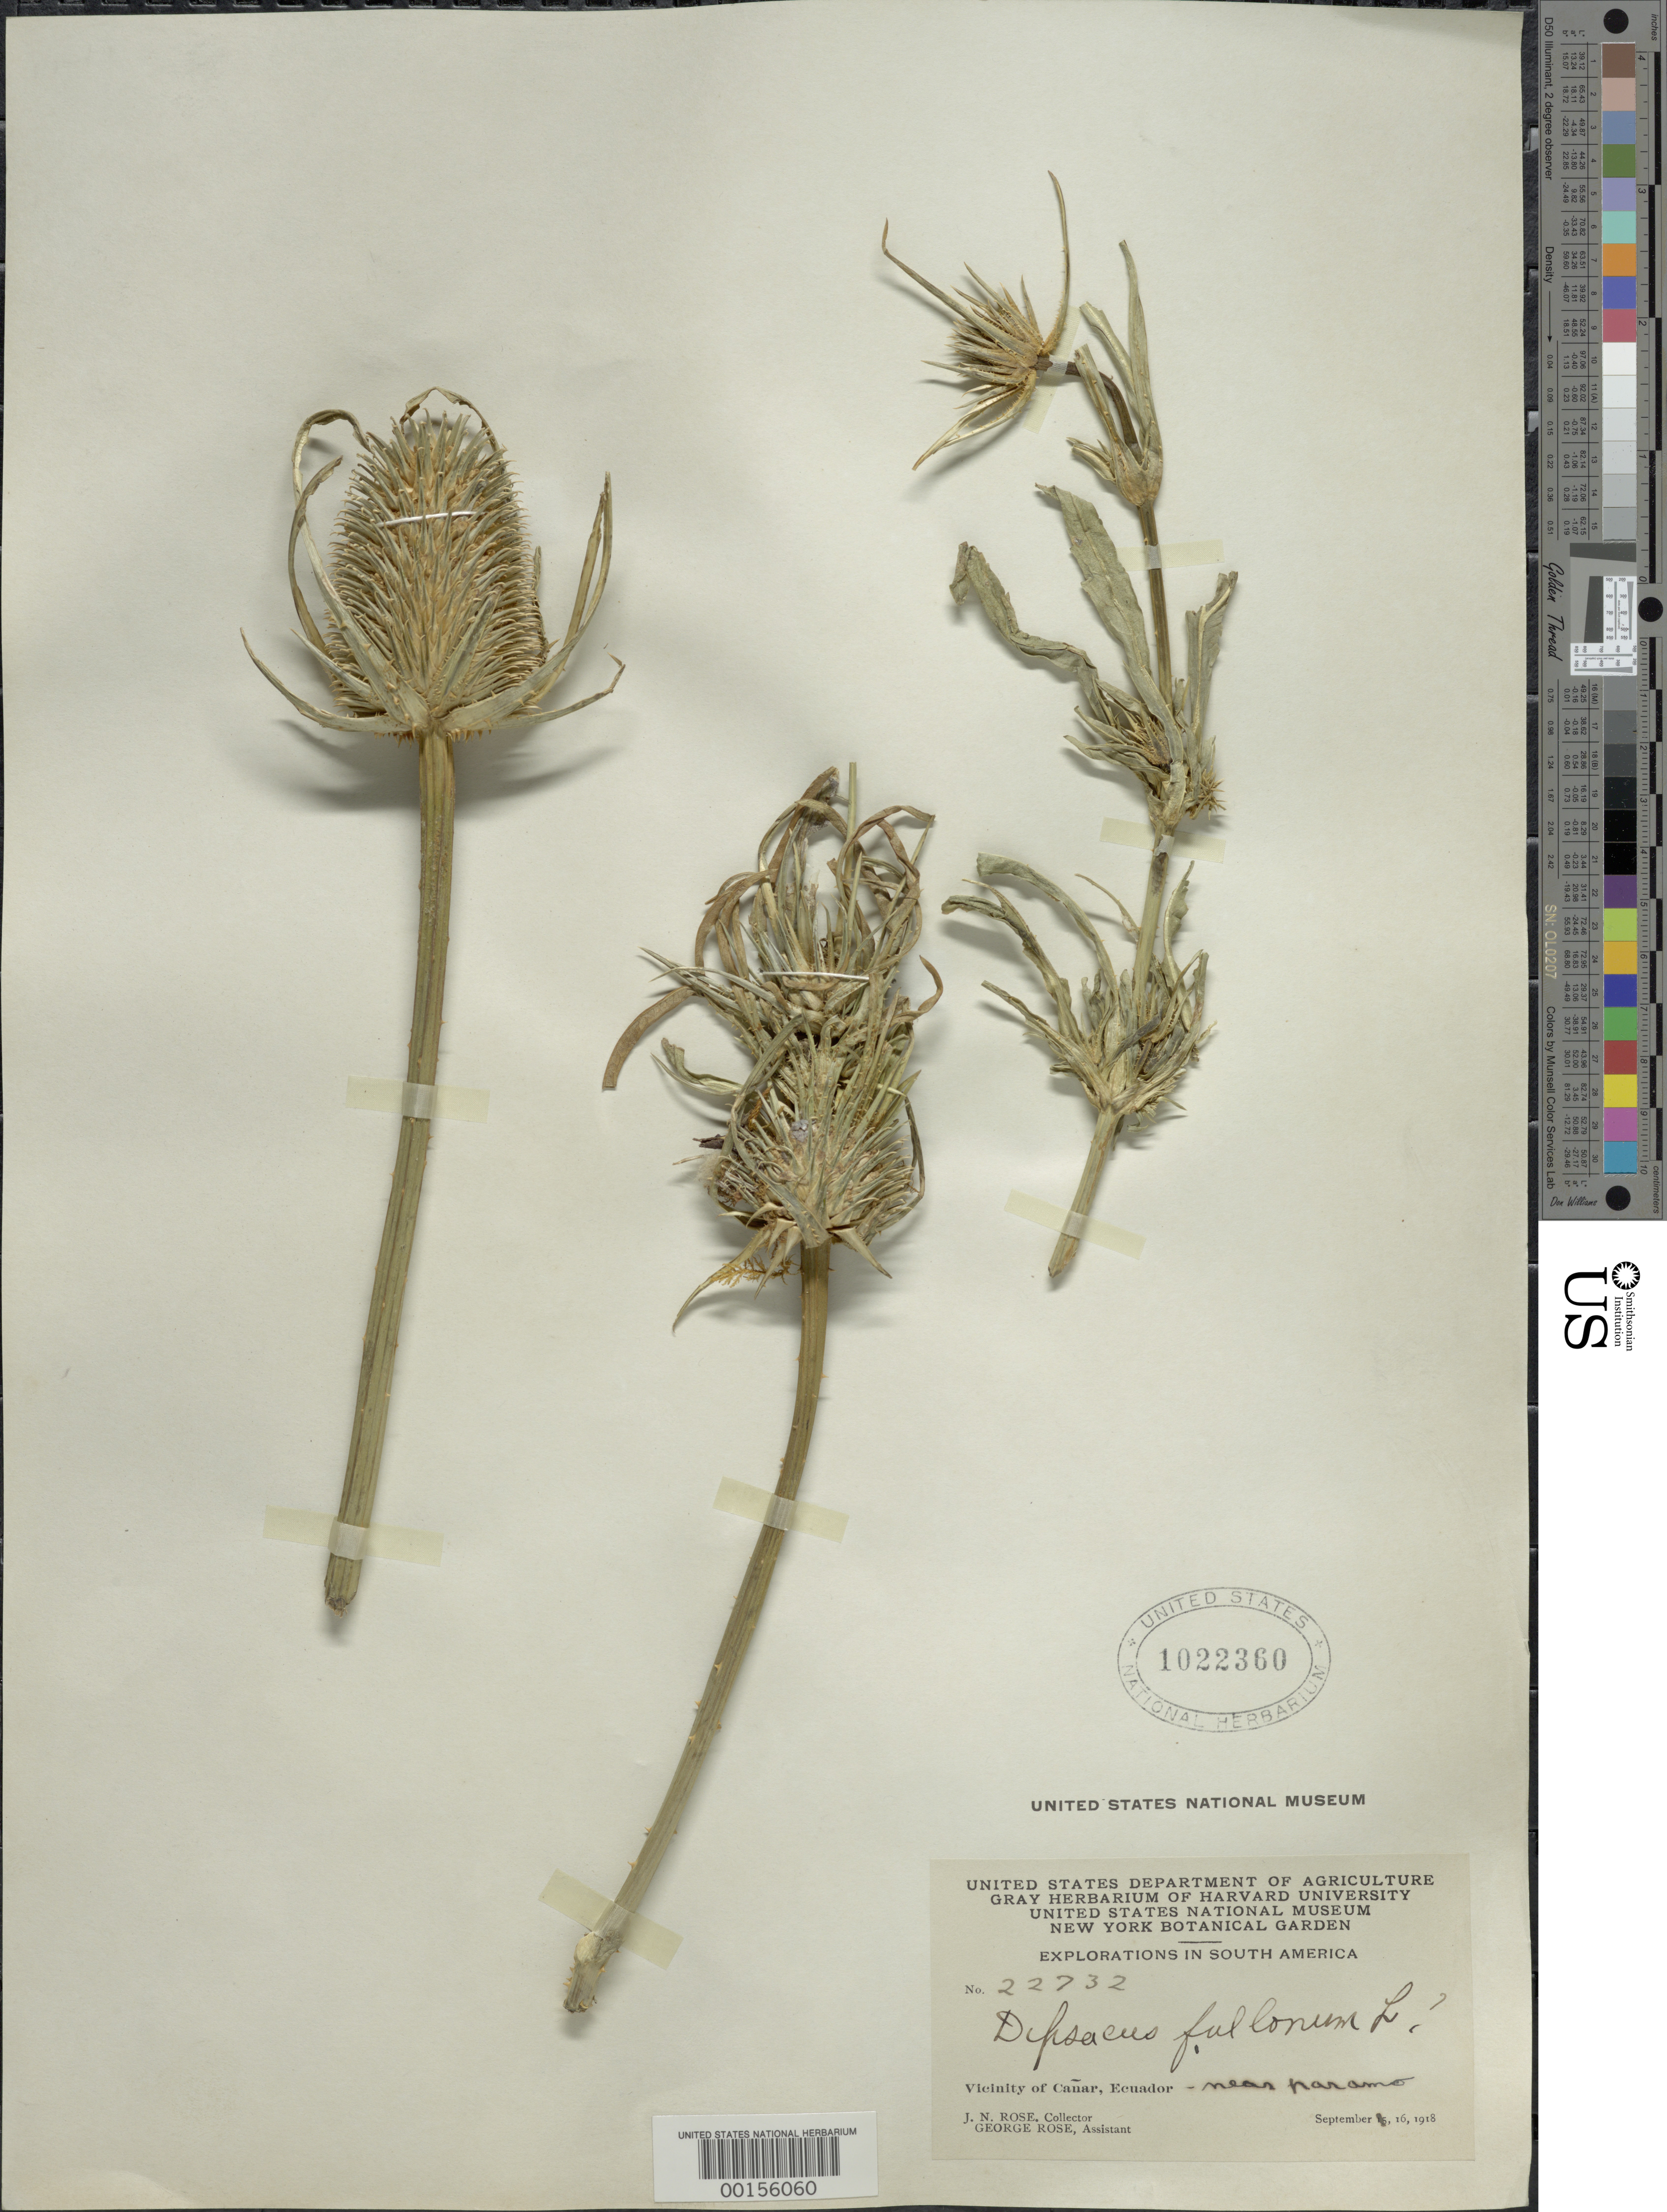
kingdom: Plantae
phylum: Tracheophyta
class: Magnoliopsida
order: Dipsacales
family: Caprifoliaceae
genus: Dipsacus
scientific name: Dipsacus fullonum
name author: L.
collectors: J. N. Rose & G. Rose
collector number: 22732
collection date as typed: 16 Sep 1918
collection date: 1918-09-16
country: Ecuador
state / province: Cañar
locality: Near Paramo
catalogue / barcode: US 1022360